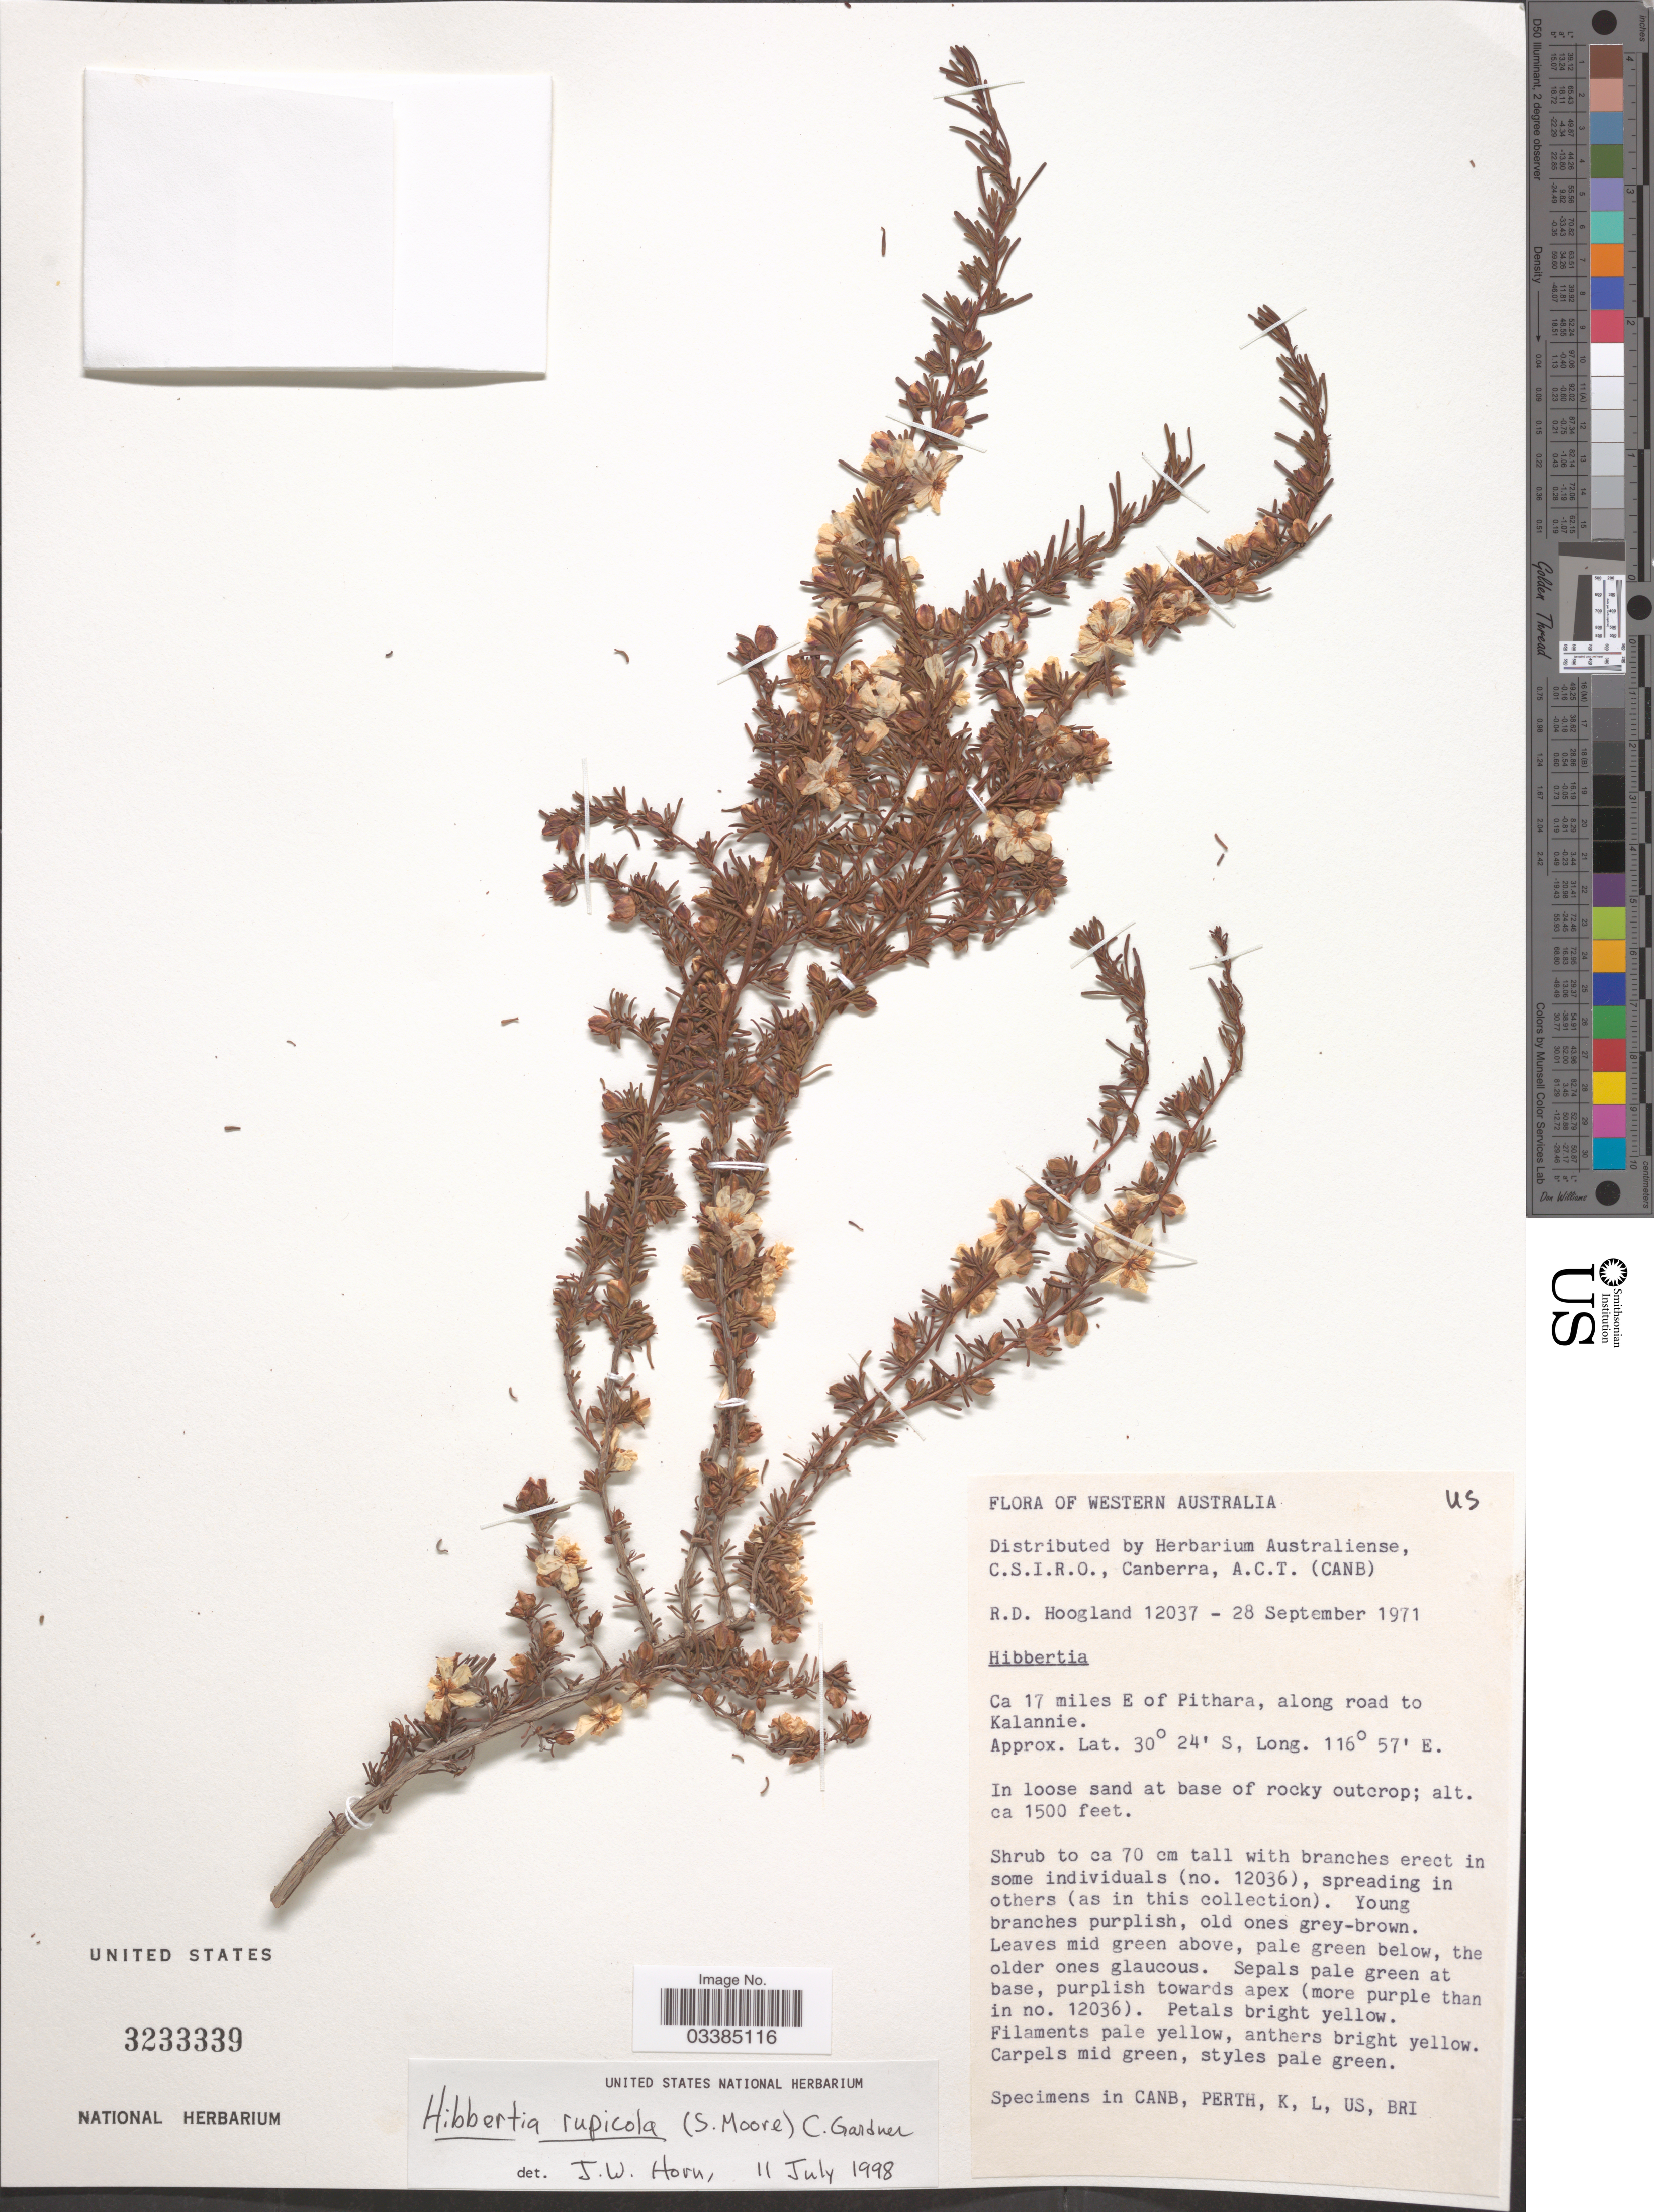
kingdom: Plantae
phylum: Tracheophyta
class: Magnoliopsida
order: Dilleniales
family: Dilleniaceae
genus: Hibbertia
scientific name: Hibbertia rupicola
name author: (S. Moore) C.A. Gardner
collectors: R. D. Hoogland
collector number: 12037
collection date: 1971-09-28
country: Australia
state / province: Western Australia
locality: Ca 17 miles E of Pithara, along road to Kalannie. In loose sand at base of rocky outcrop.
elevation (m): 457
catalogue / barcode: US 3233339